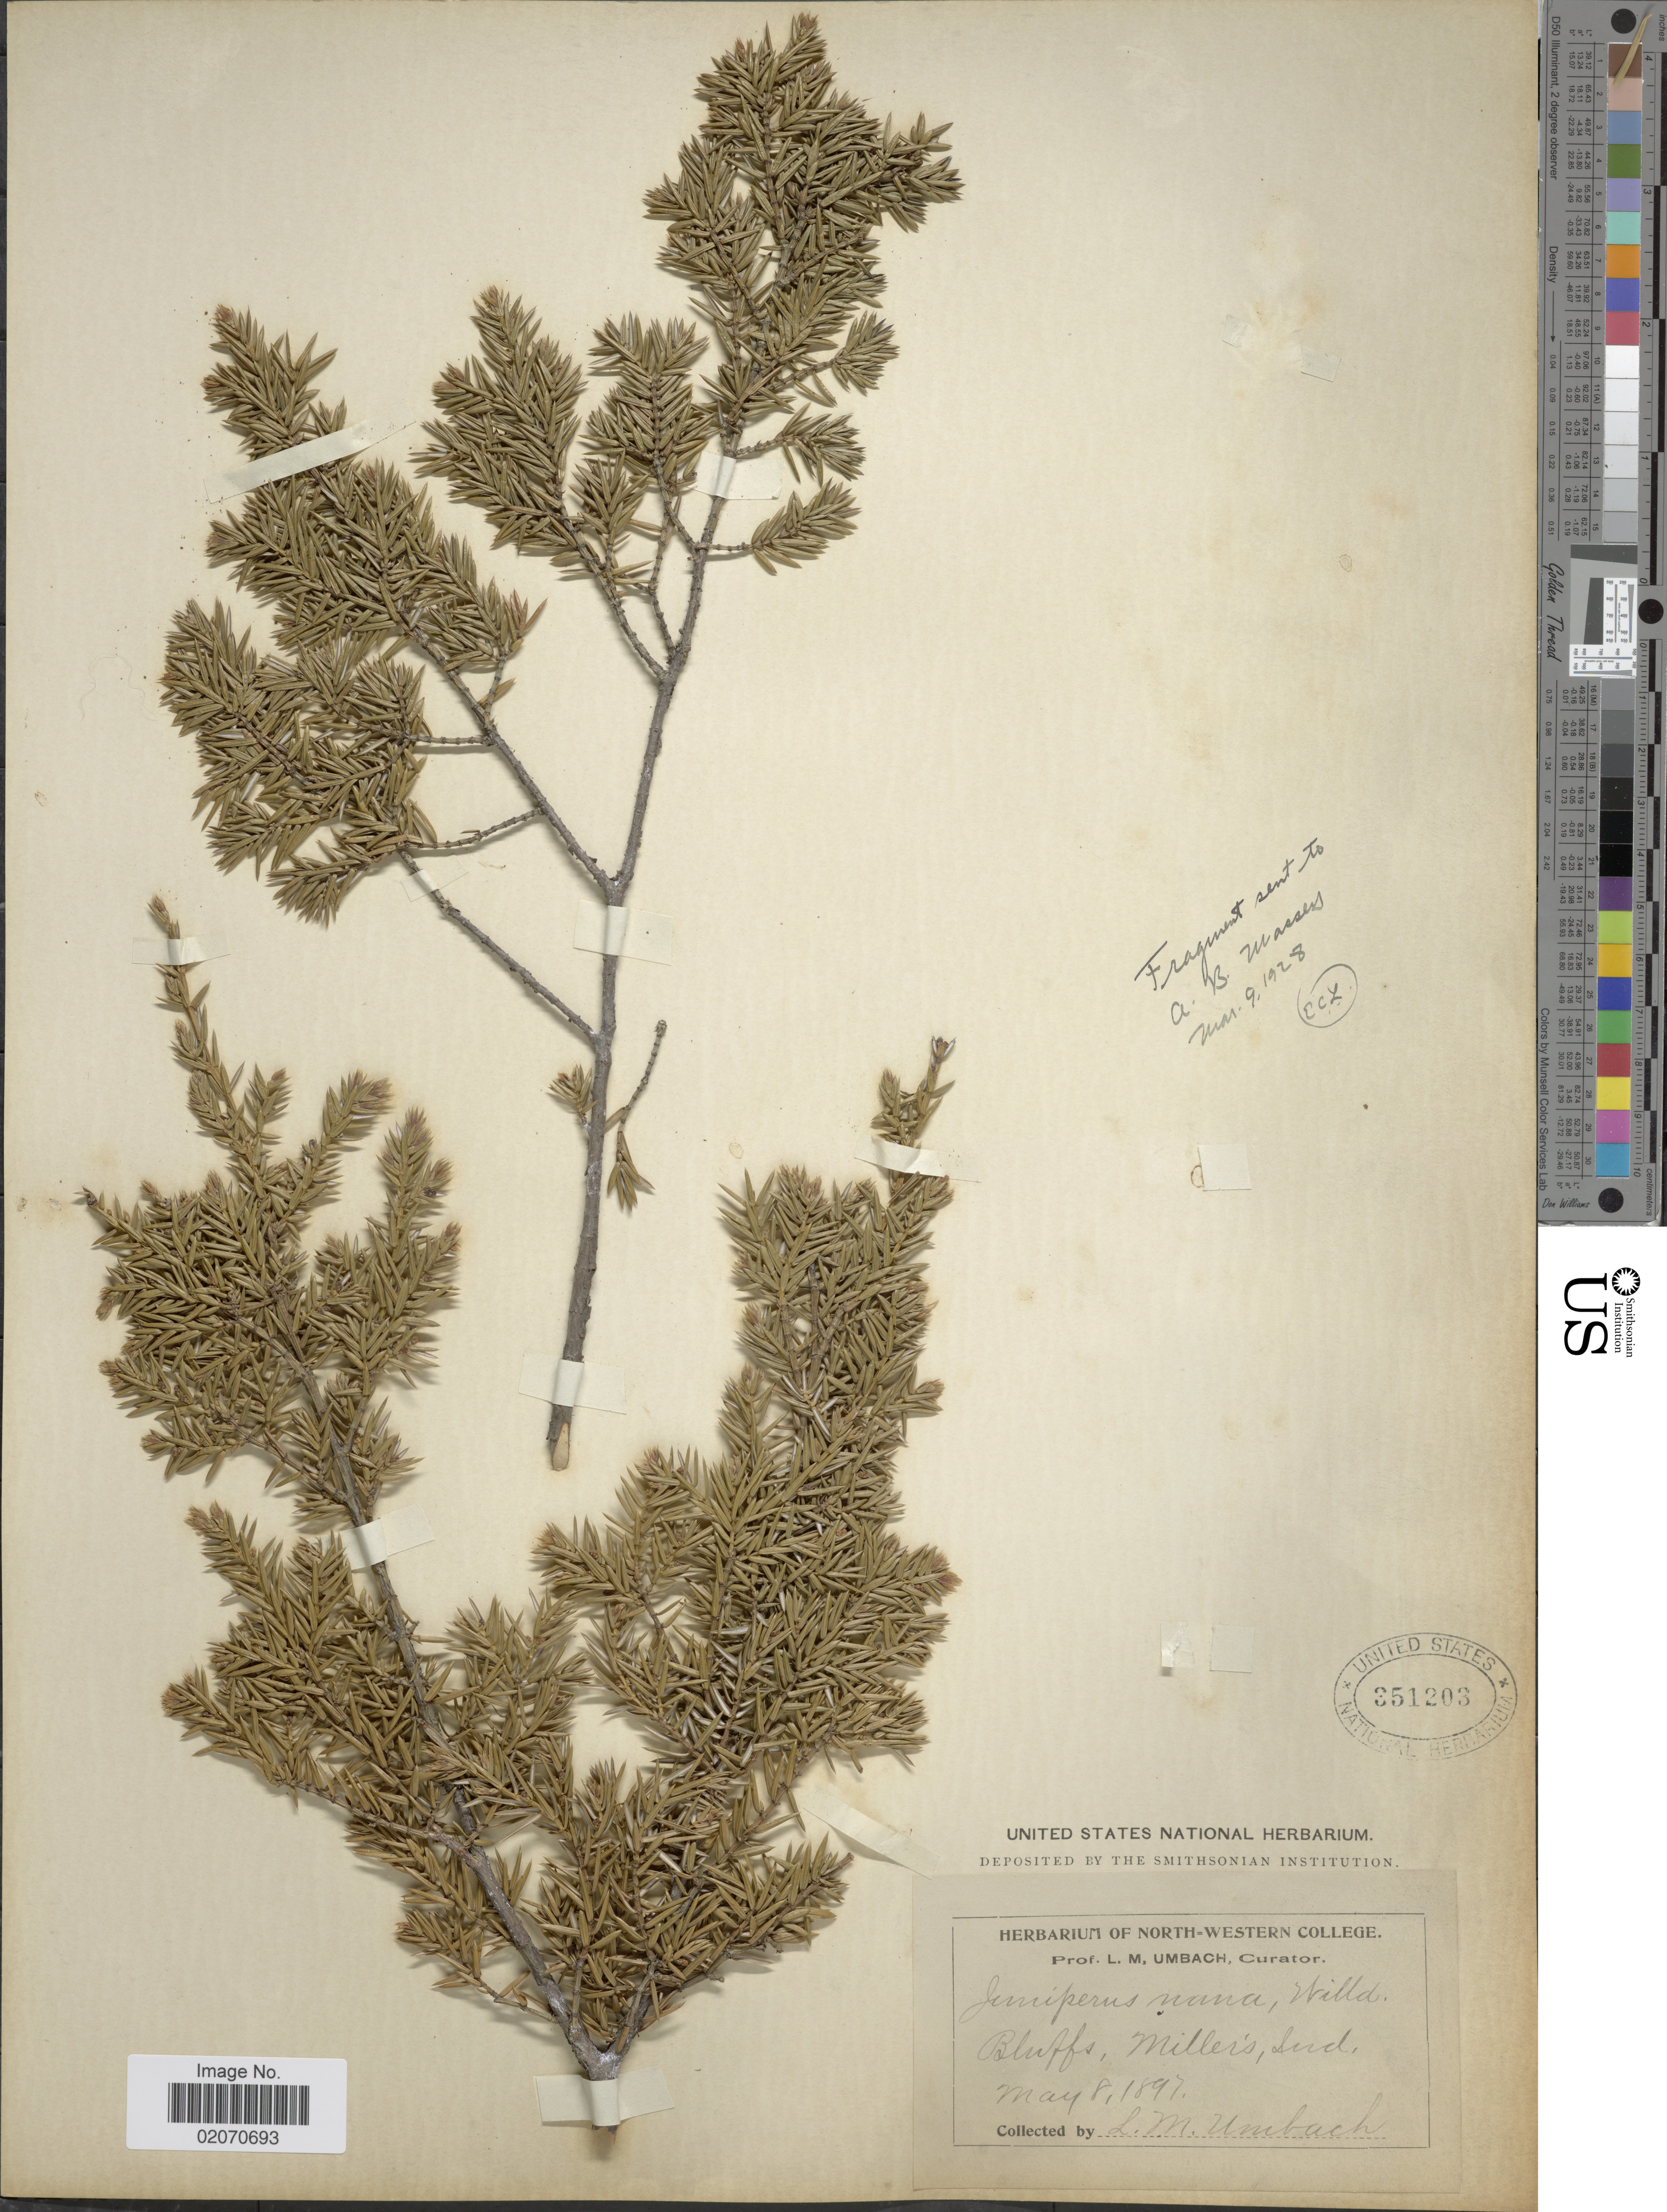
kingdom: Plantae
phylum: Tracheophyta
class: Pinopsida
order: Pinales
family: Cupressaceae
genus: Juniperus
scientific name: Juniperus communis var. depressa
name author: Pursh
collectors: L. M. Umbach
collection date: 1897-05-08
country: United States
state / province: Indiana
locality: Bluffs, Miller's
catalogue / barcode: US 31203